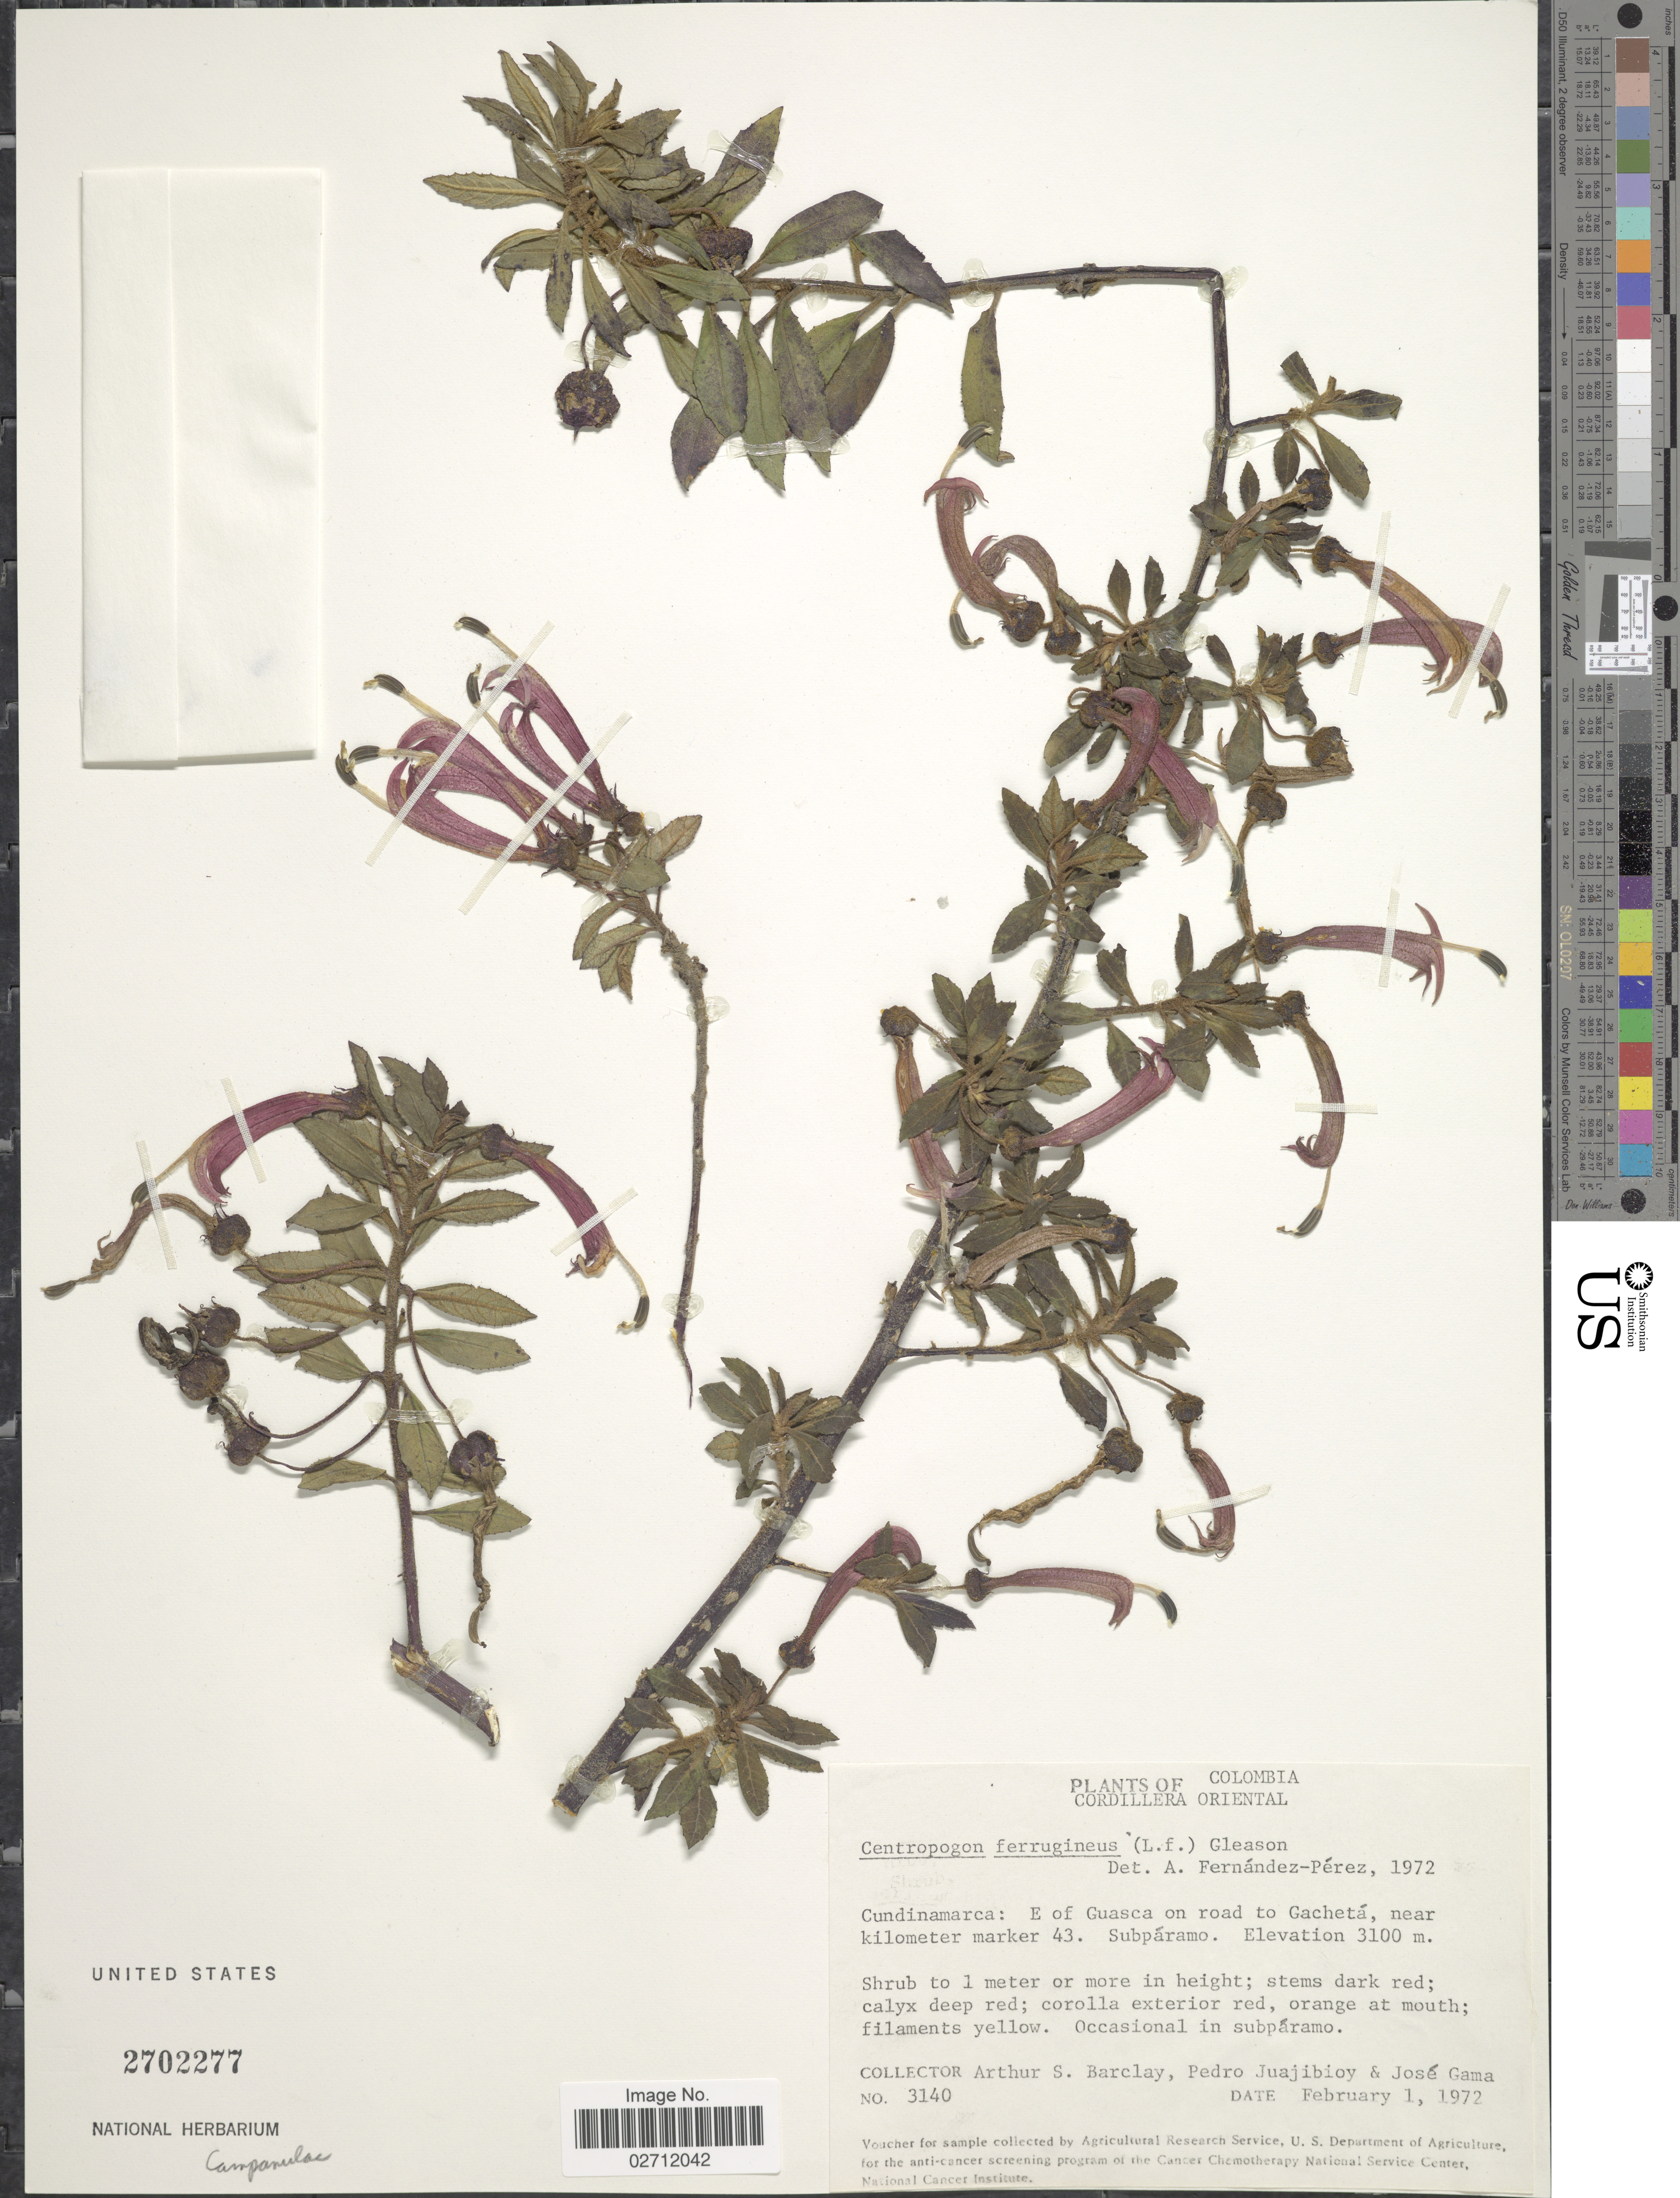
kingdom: Plantae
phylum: Tracheophyta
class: Magnoliopsida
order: Asterales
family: Campanulaceae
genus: Centropogon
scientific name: Centropogon ferrugineus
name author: (L. f.) Gleason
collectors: A. S. Barclay, P. Juajibioy & J. Gama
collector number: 3140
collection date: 1972-02-01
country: Colombia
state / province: Cundinamarca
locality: Cordillera Oriental, E of Guasca on road to Gacheta, near kilometer marker 34, Subparamo.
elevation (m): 3100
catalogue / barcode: US 2702277